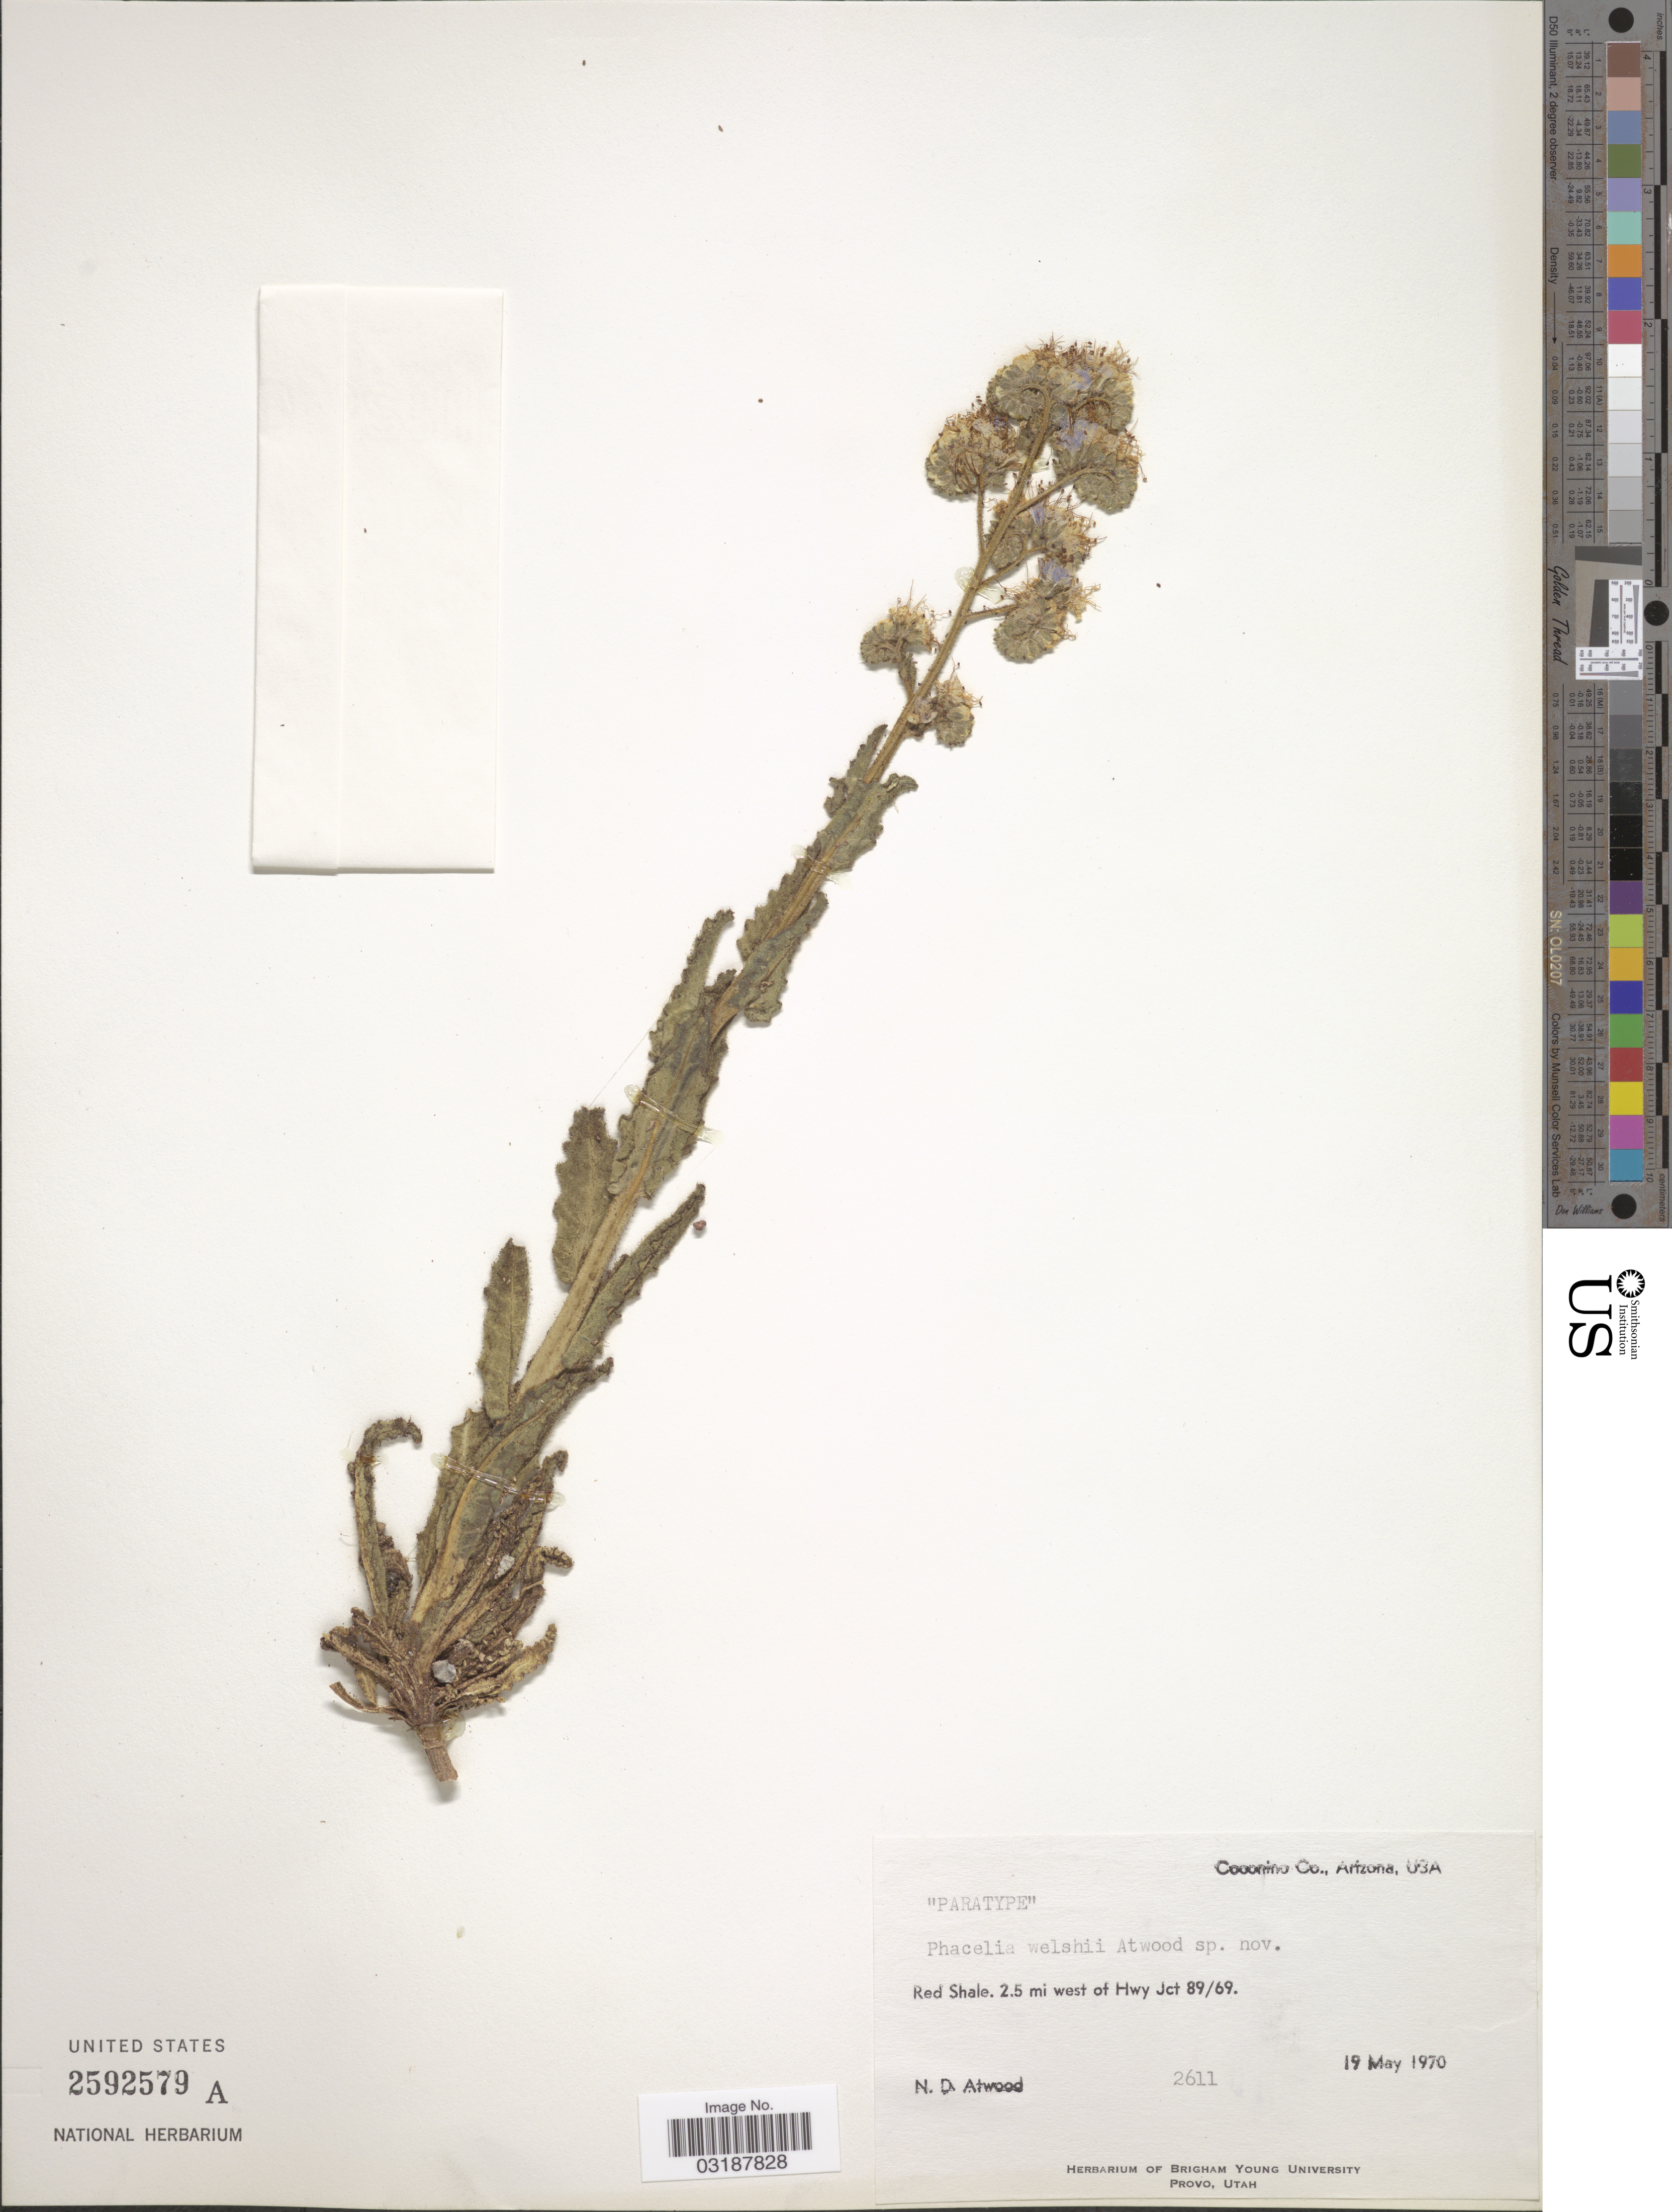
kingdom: Plantae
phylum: Tracheophyta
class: Magnoliopsida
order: Boraginales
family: Hydrophyllaceae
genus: Phacelia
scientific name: Phacelia welshii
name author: Atwood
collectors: N. Atwood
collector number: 2611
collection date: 1970-05-19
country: United States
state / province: Arizona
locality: Coconino Co., Red Shale, 2.5 mi west of Hwy Jct 89/69.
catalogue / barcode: US 2592579A